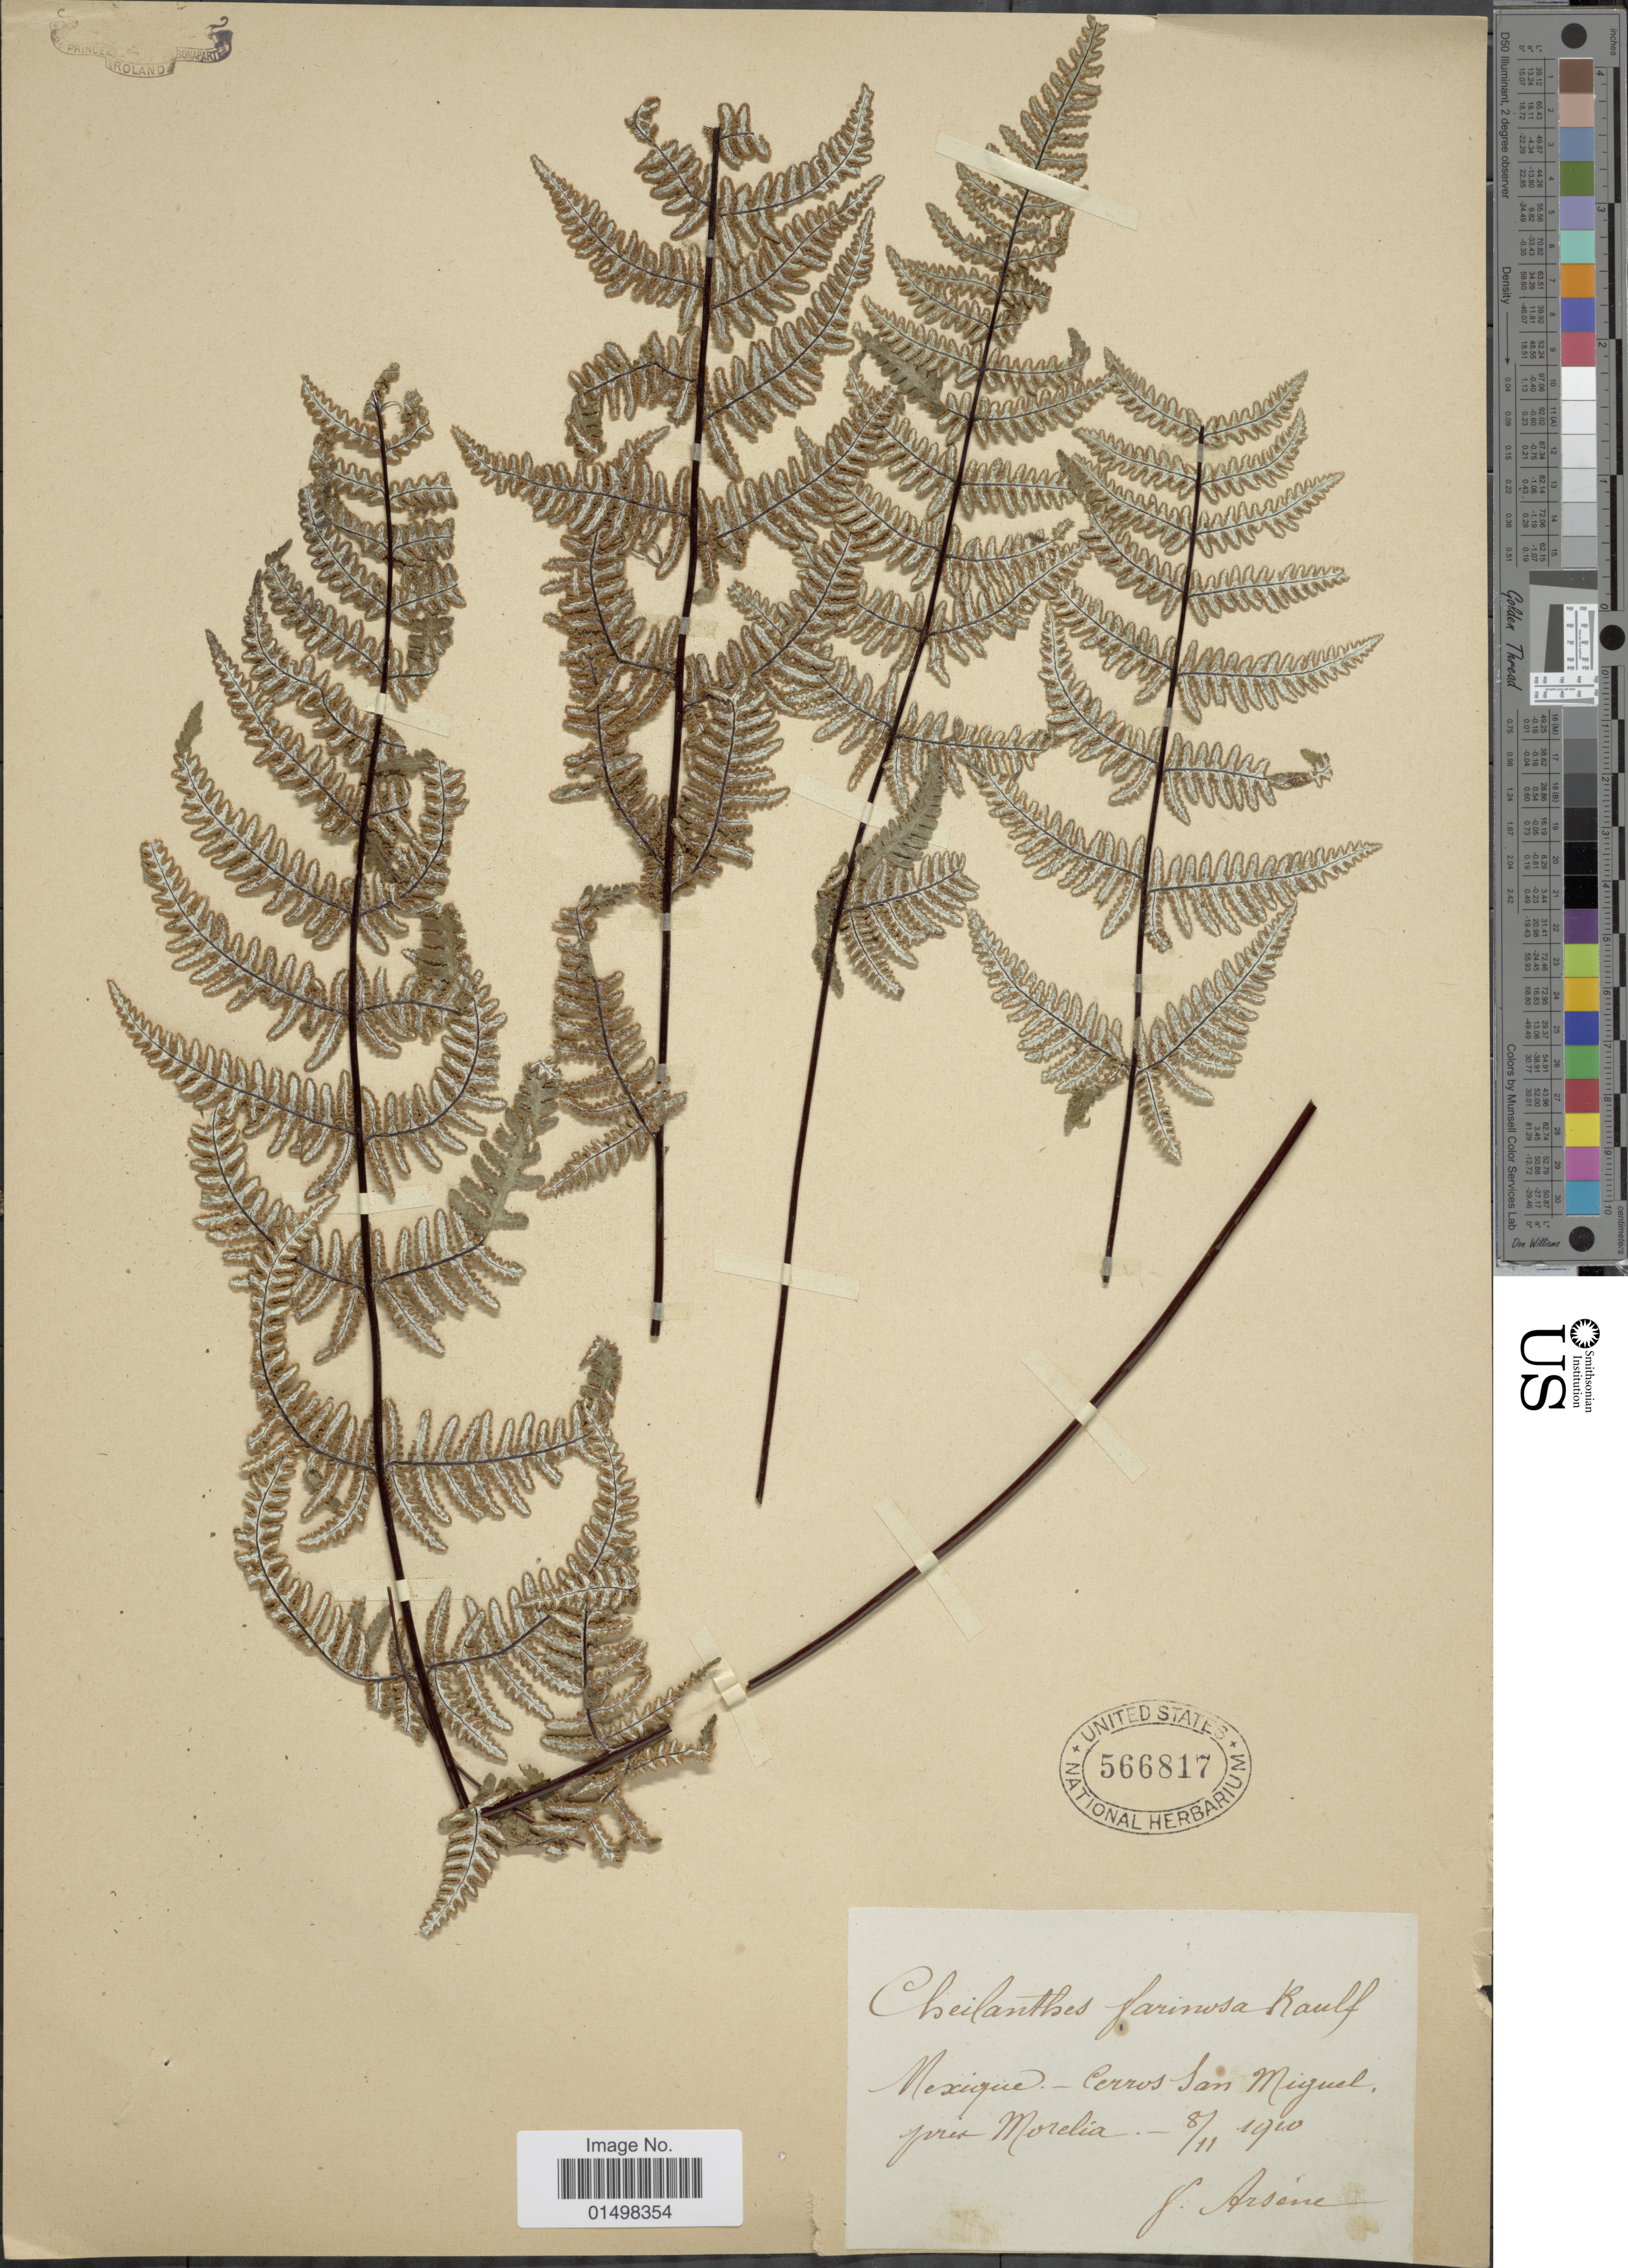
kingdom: Plantae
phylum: Tracheophyta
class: Polypodiopsida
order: Polypodiales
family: Pteridaceae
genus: Aleuritopteris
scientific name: Aleuritopteris farinosa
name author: (Forssk.) Fée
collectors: Bro. G. Arsène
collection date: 1910-11-08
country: Mexico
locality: Cerros San Miguel, pres Morelia.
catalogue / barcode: US 566817